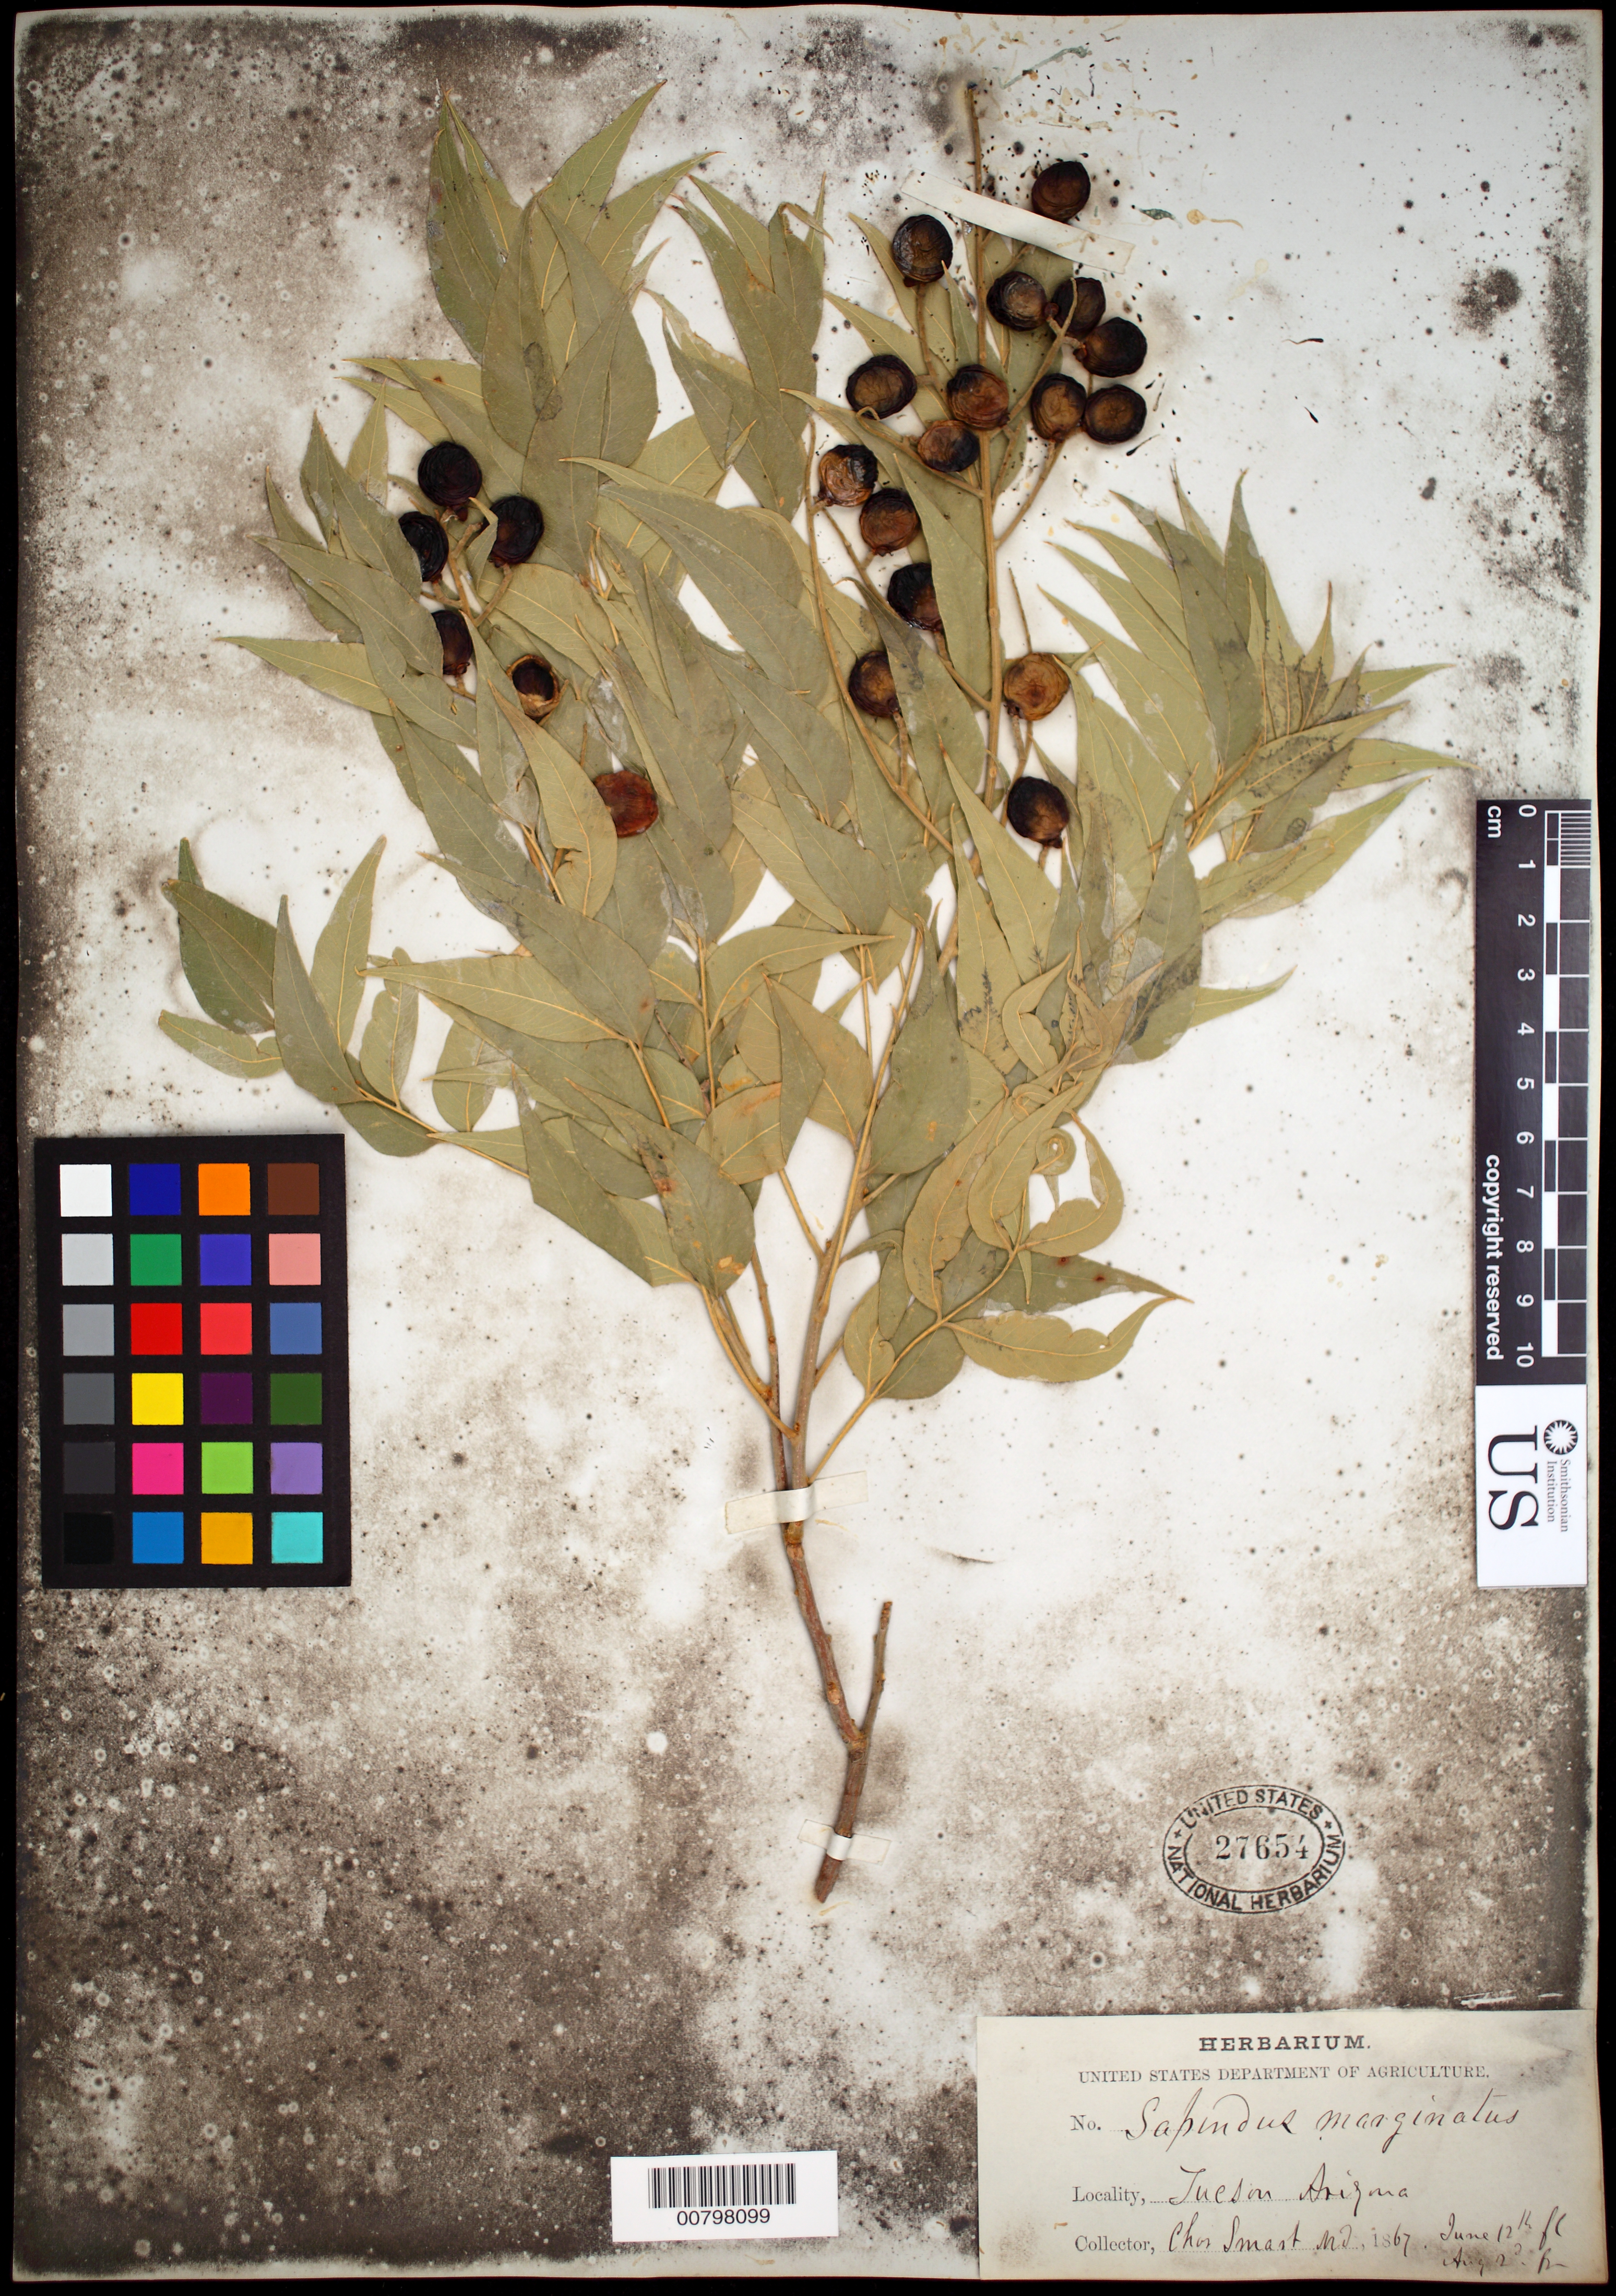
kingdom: Plantae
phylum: Tracheophyta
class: Magnoliopsida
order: Sapindales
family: Sapindaceae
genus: Sapindus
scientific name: Sapindus saponaria subsp. drummondii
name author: (Hook. & Arn.) A.E. Murray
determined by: Acevedo-Rodríguez, P., (BOT), Smithsonian Institution - National Museum of Natural History (UNITED STATES)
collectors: C. Smart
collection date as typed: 02 Aug 1867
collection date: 1867-08-02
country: United States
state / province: Arizona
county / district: Pima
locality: Tucson.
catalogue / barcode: US 27654